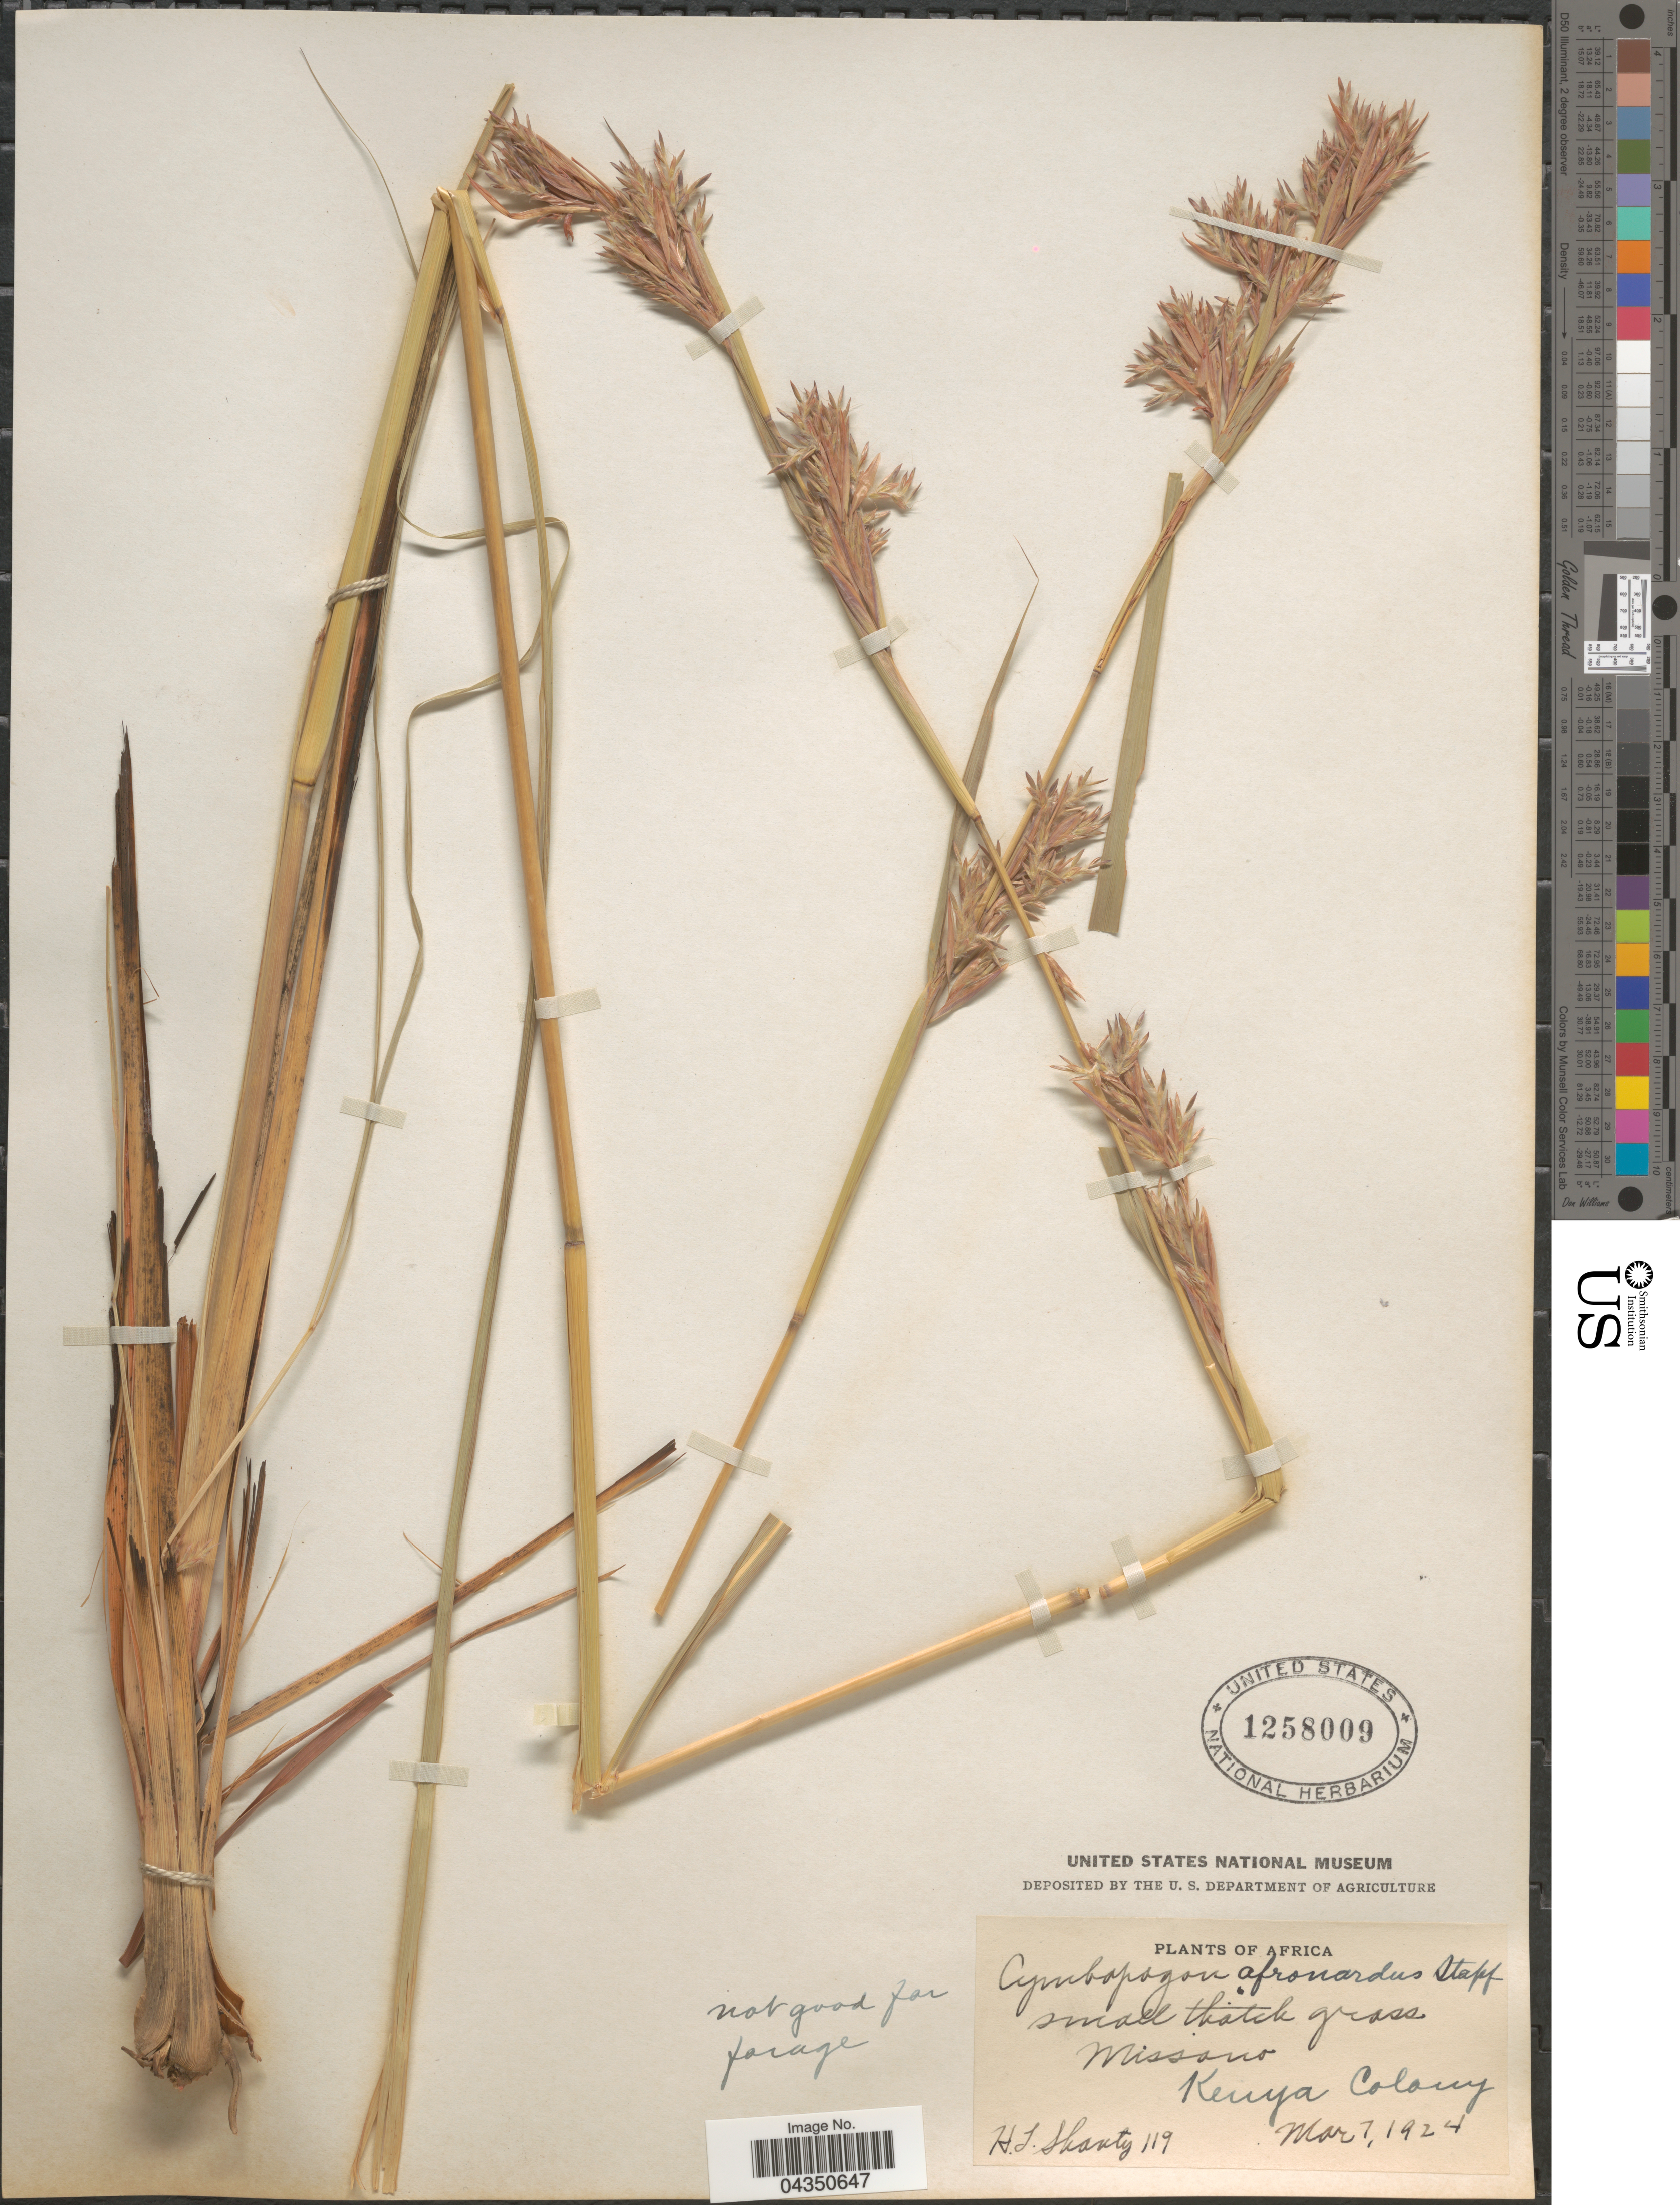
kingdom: Plantae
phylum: Tracheophyta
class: Liliopsida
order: Poales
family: Poaceae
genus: Cymbopogon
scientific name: Cymbopogon nardus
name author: (L.) Rendle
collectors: H. Shantz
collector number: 119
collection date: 1924-03-07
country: Kenya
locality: Missono. [interpreted] Kenya Colony.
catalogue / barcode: US 1258009